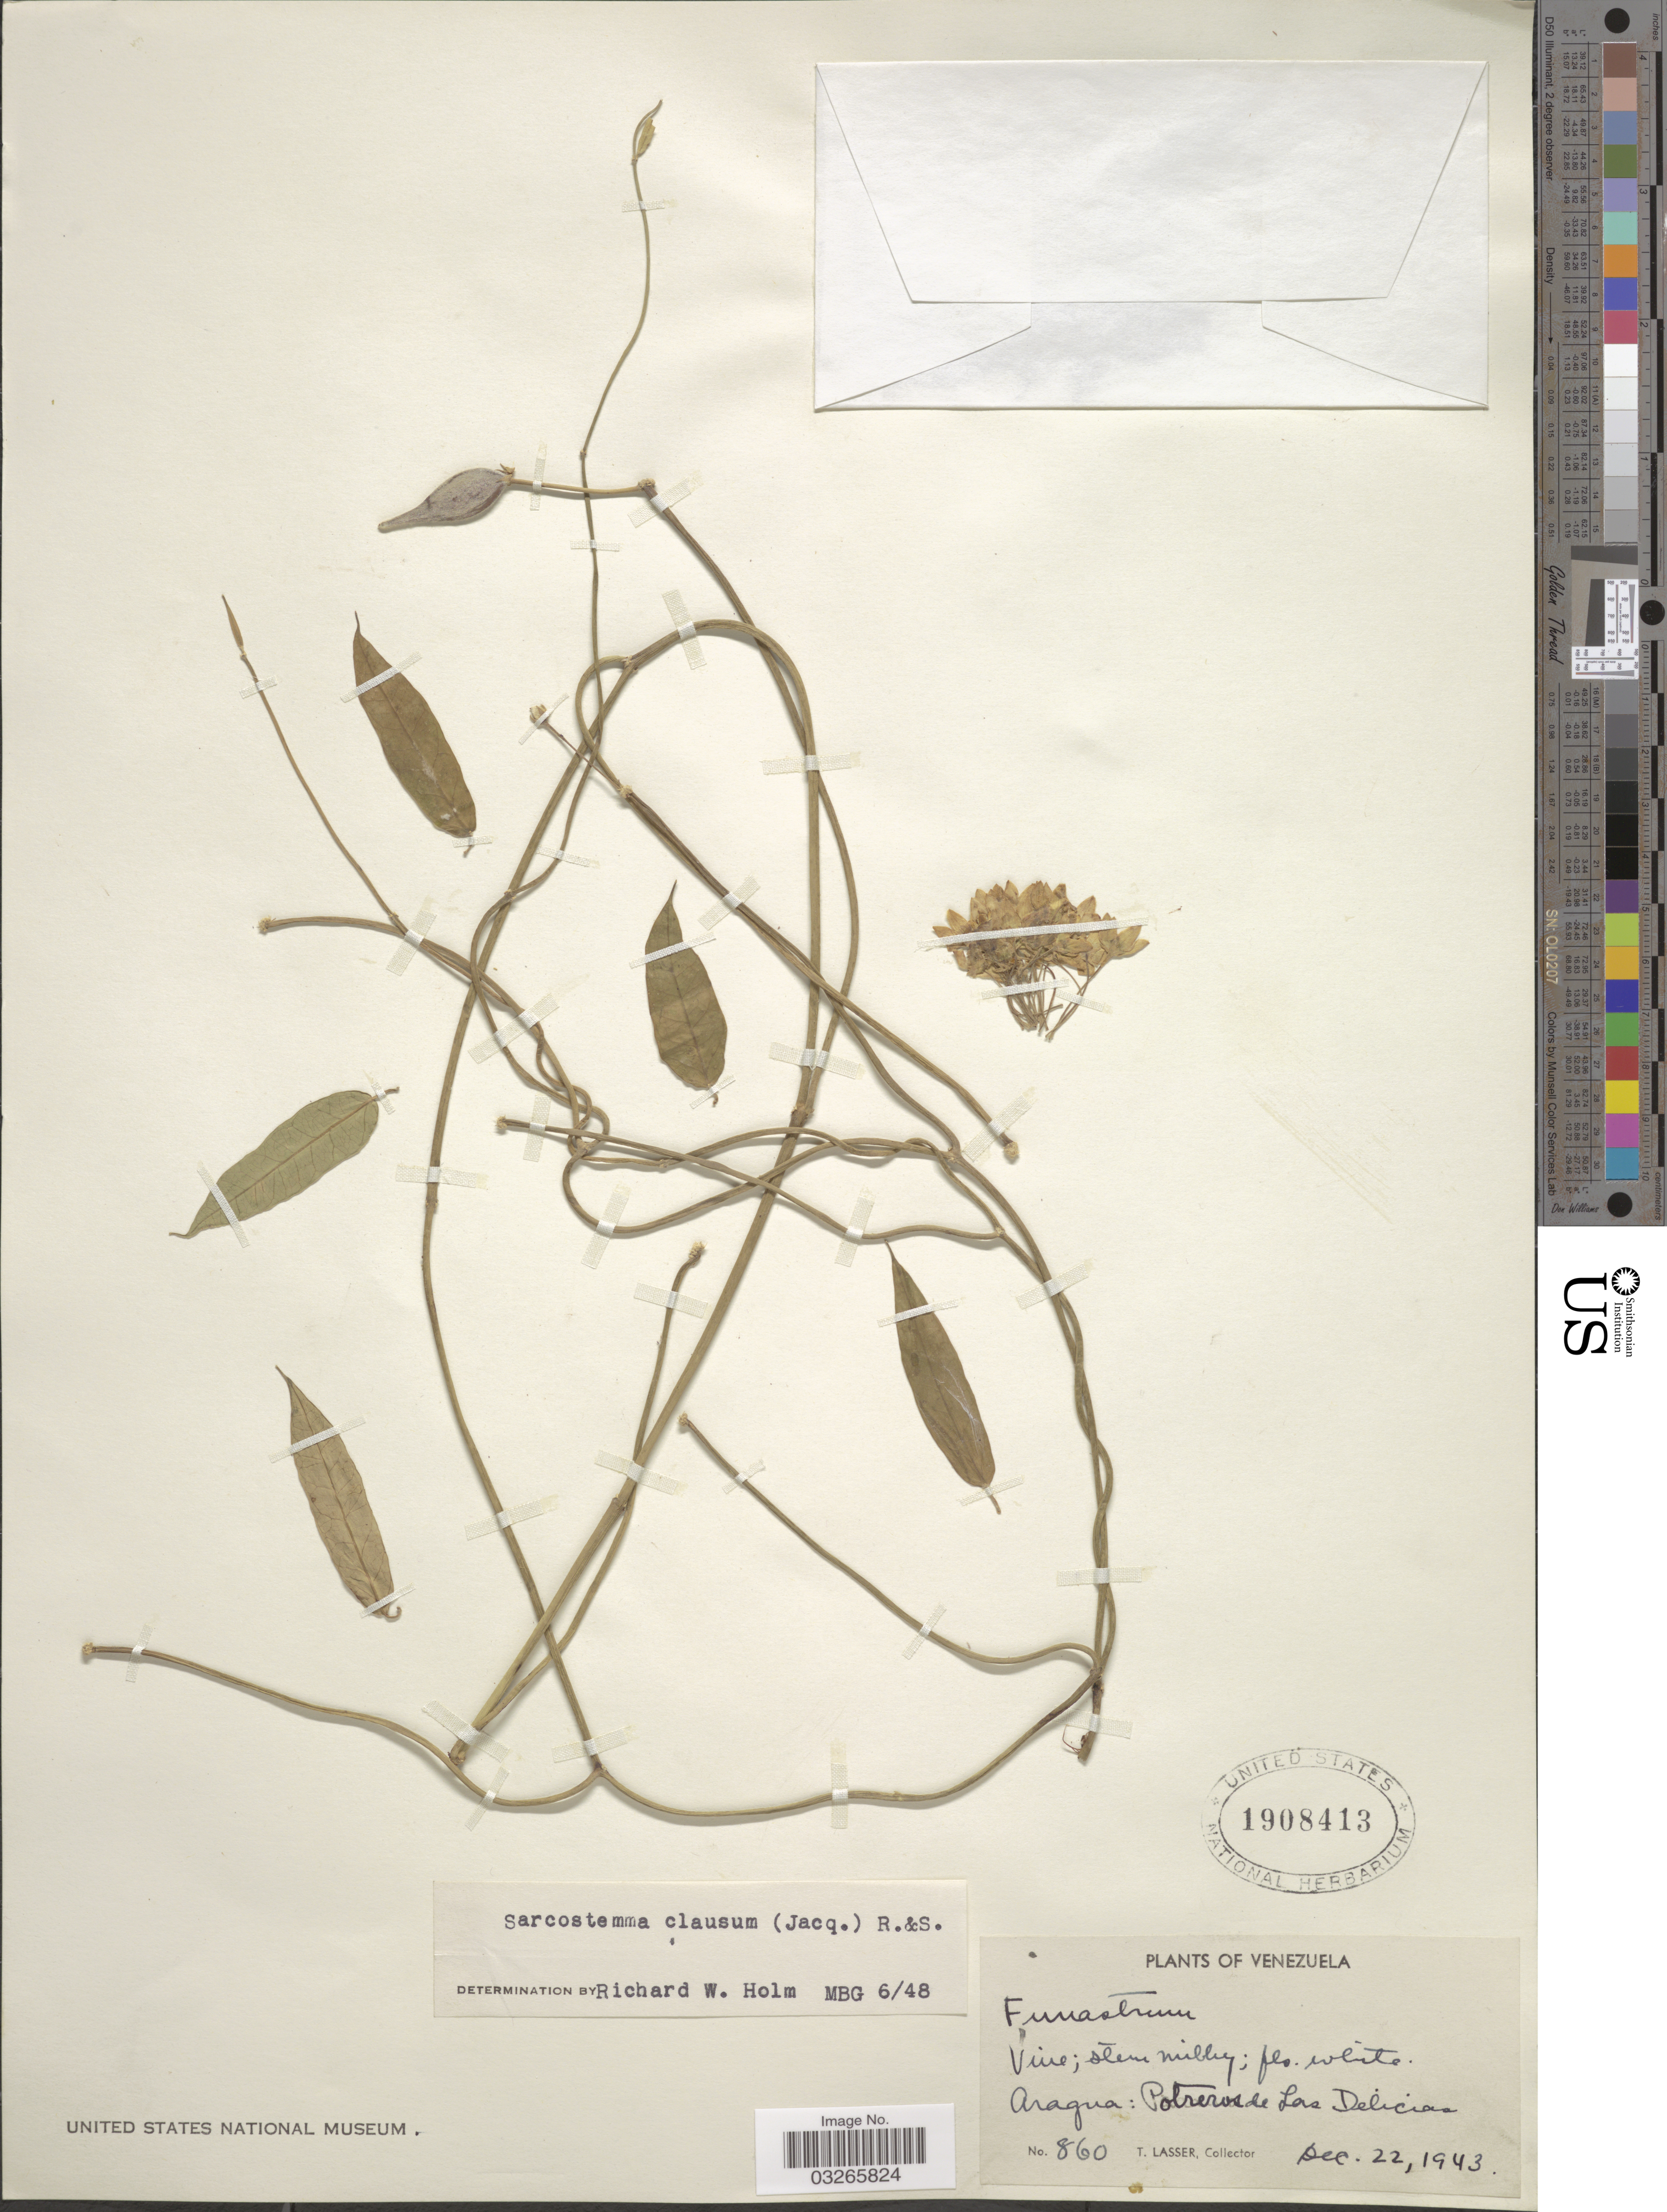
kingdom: Plantae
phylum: Tracheophyta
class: Magnoliopsida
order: Gentianales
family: Apocynaceae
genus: Sarcostemma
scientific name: Sarcostemma clausum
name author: (Jacq.) Schult.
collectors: T. Lasser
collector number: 860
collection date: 1943-12-22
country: Venezuela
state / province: Aragua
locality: Potreros de Las Delicias.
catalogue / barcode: US 1908413